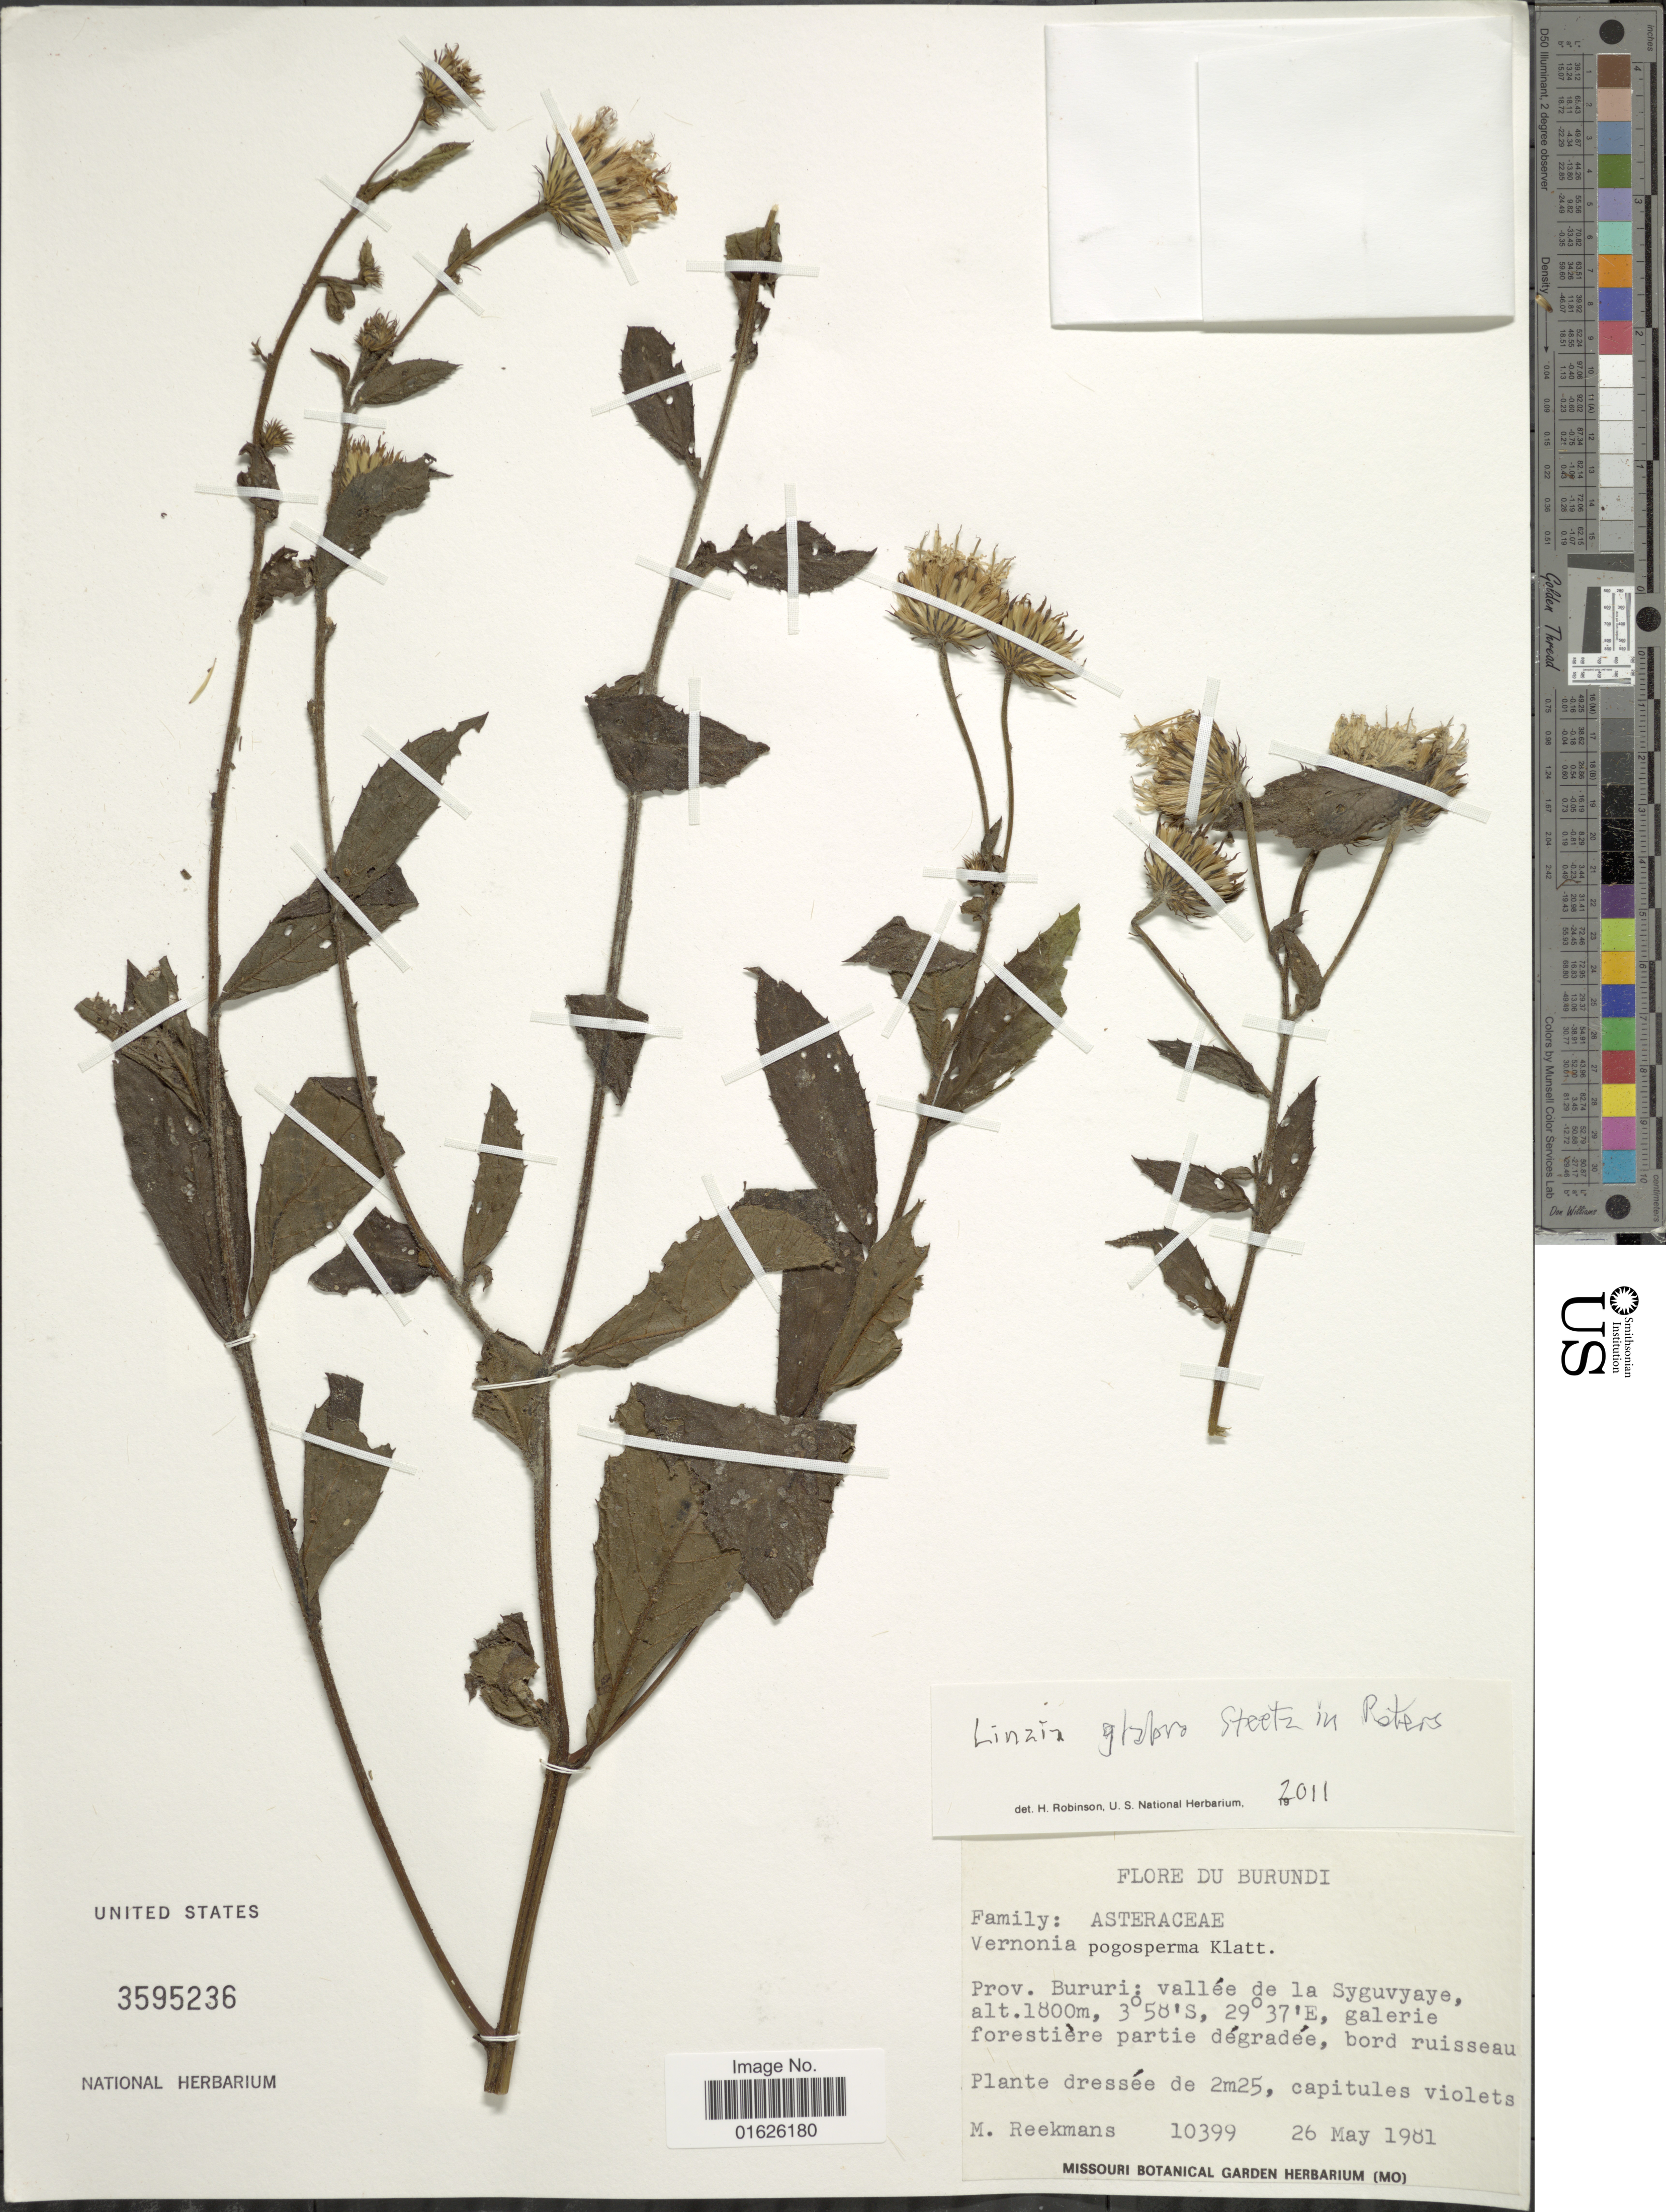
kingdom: Plantae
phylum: Tracheophyta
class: Magnoliopsida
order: Asterales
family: Asteraceae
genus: Linzia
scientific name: Linzia ituriensis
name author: (Muschl.) H. Rob.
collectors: M. Reekmans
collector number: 10399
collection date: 1981-05-26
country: Burundi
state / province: Bururi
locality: Prov. Bururi: Vallee de la Syguvyaye, galerie forestiere partie degradee, bord ruisseau.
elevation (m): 1800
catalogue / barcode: US 3595236